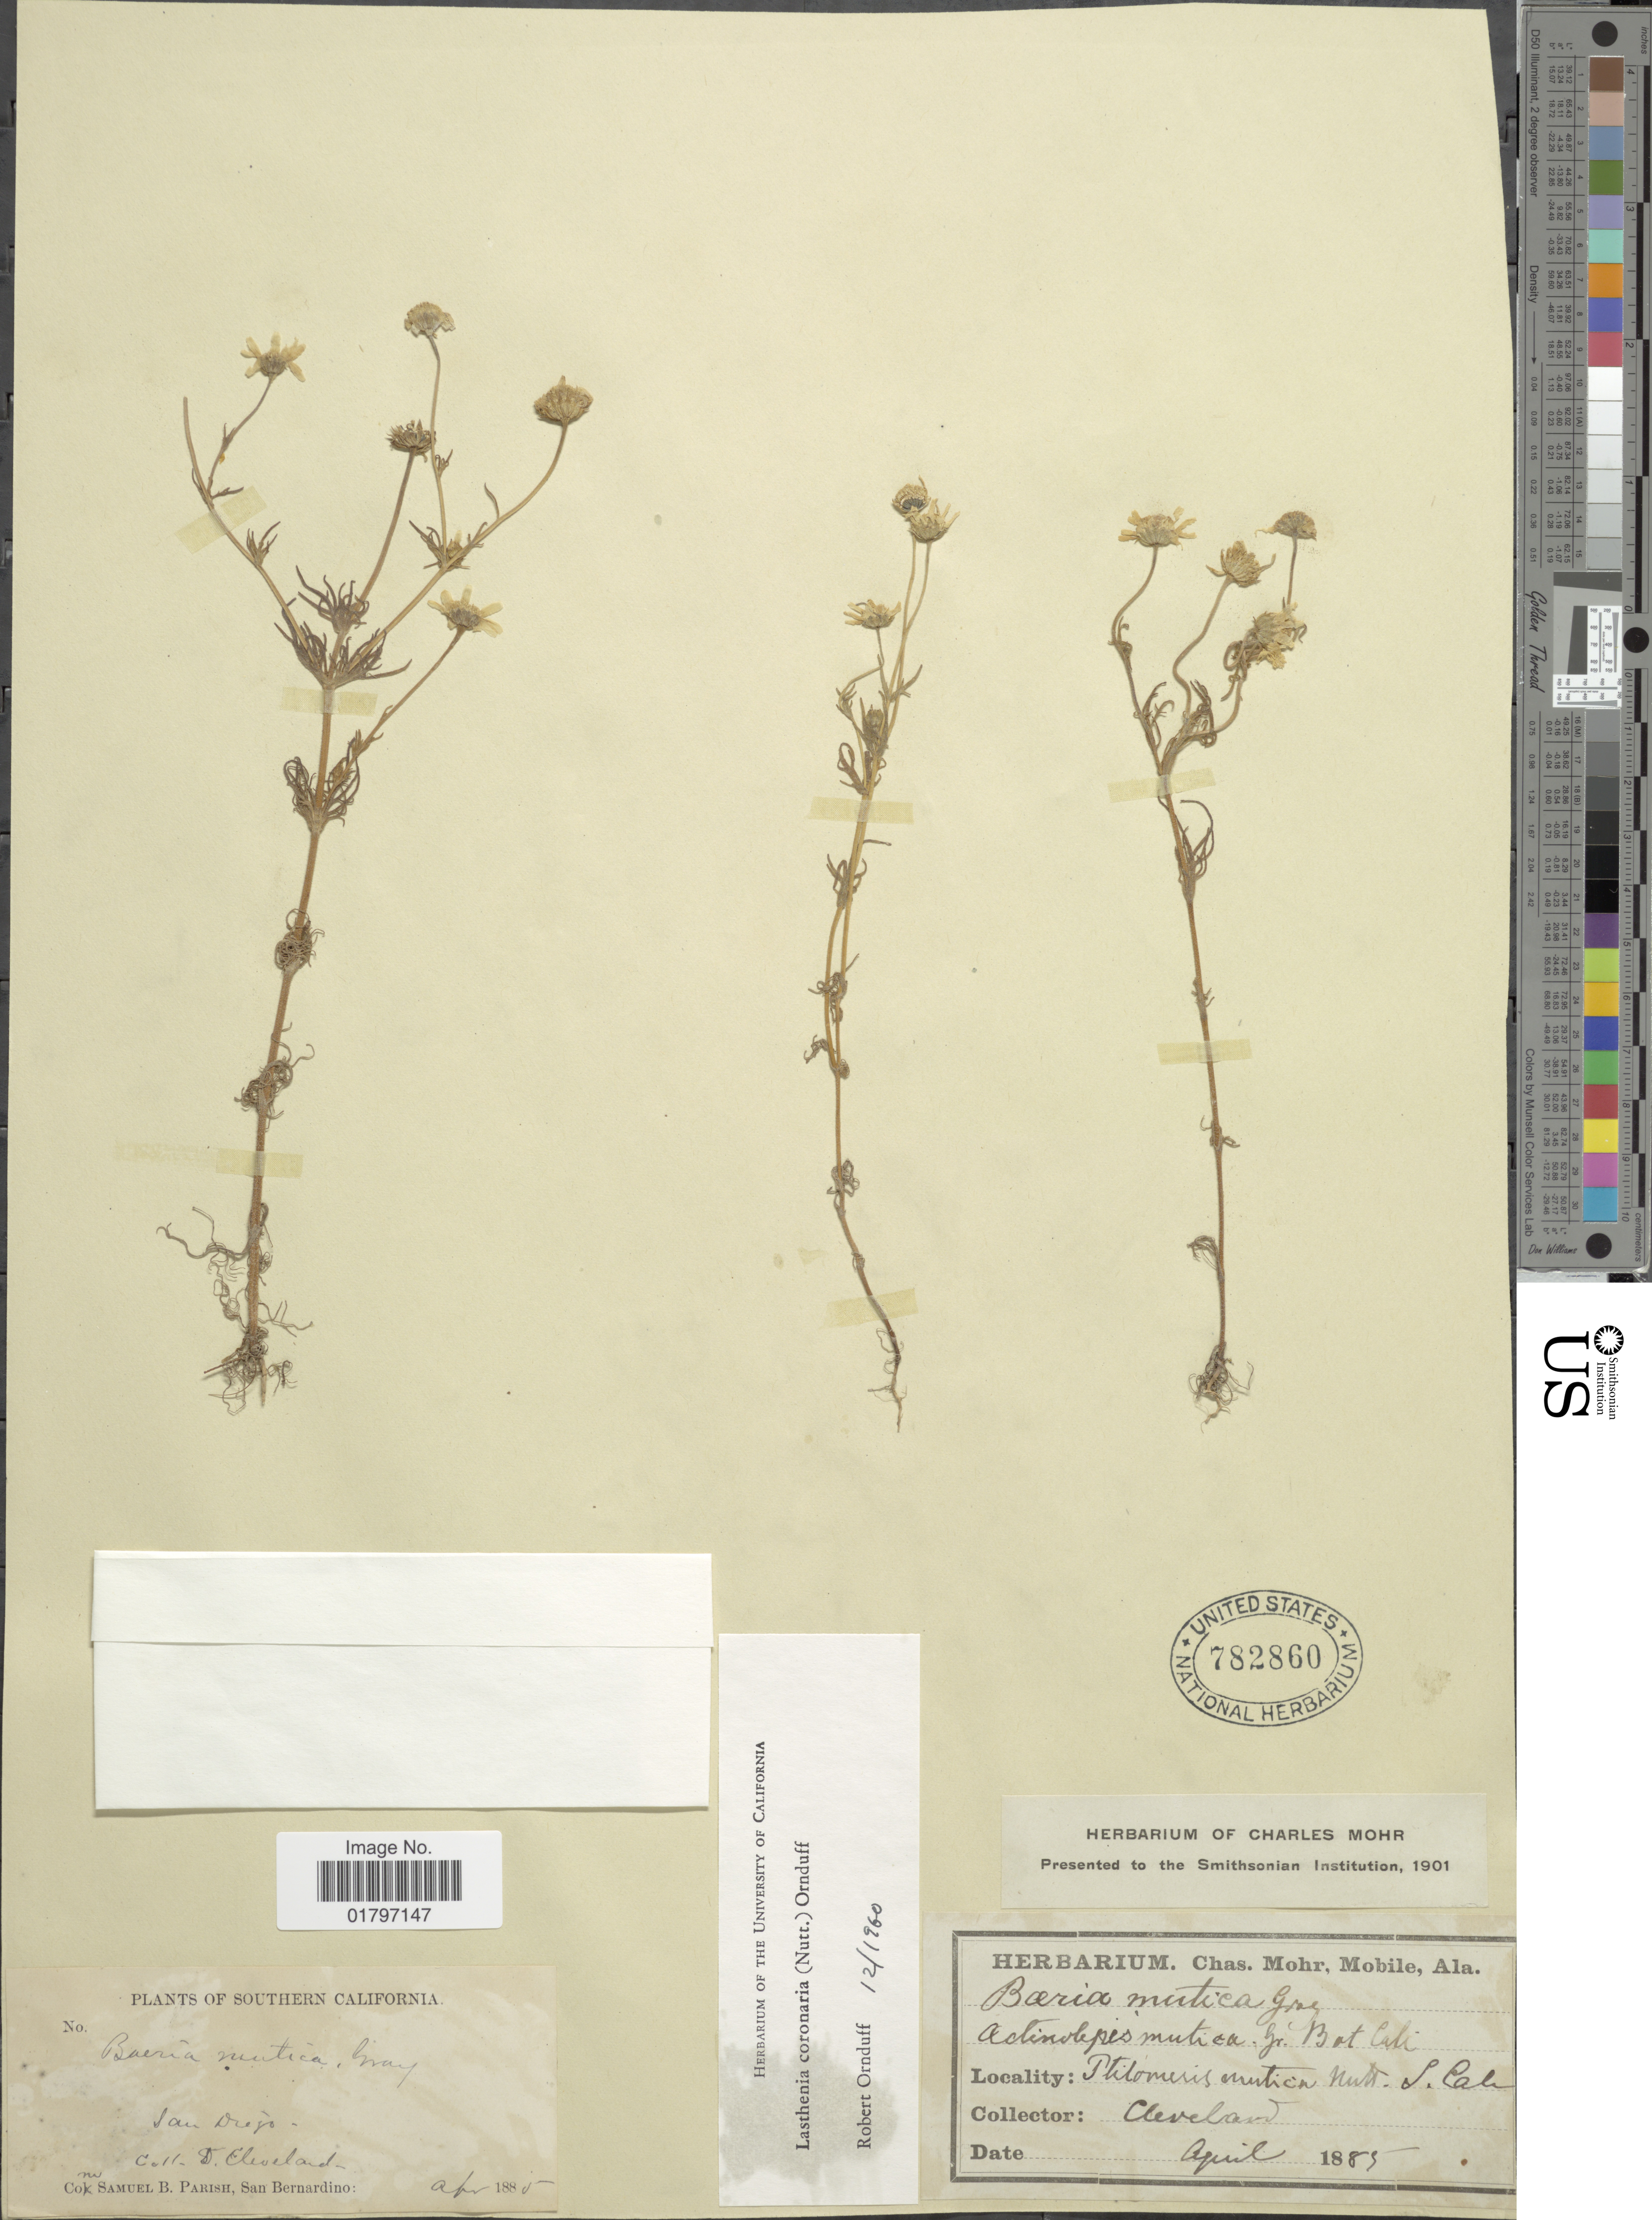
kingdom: Plantae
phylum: Tracheophyta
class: Magnoliopsida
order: Asterales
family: Asteraceae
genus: Lasthenia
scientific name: Lasthenia coronaria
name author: (Nutt.) Ornduff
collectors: D. Cleveland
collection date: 1885-04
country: United States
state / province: California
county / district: San Diego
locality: Southern California. San Diego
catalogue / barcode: US 782860